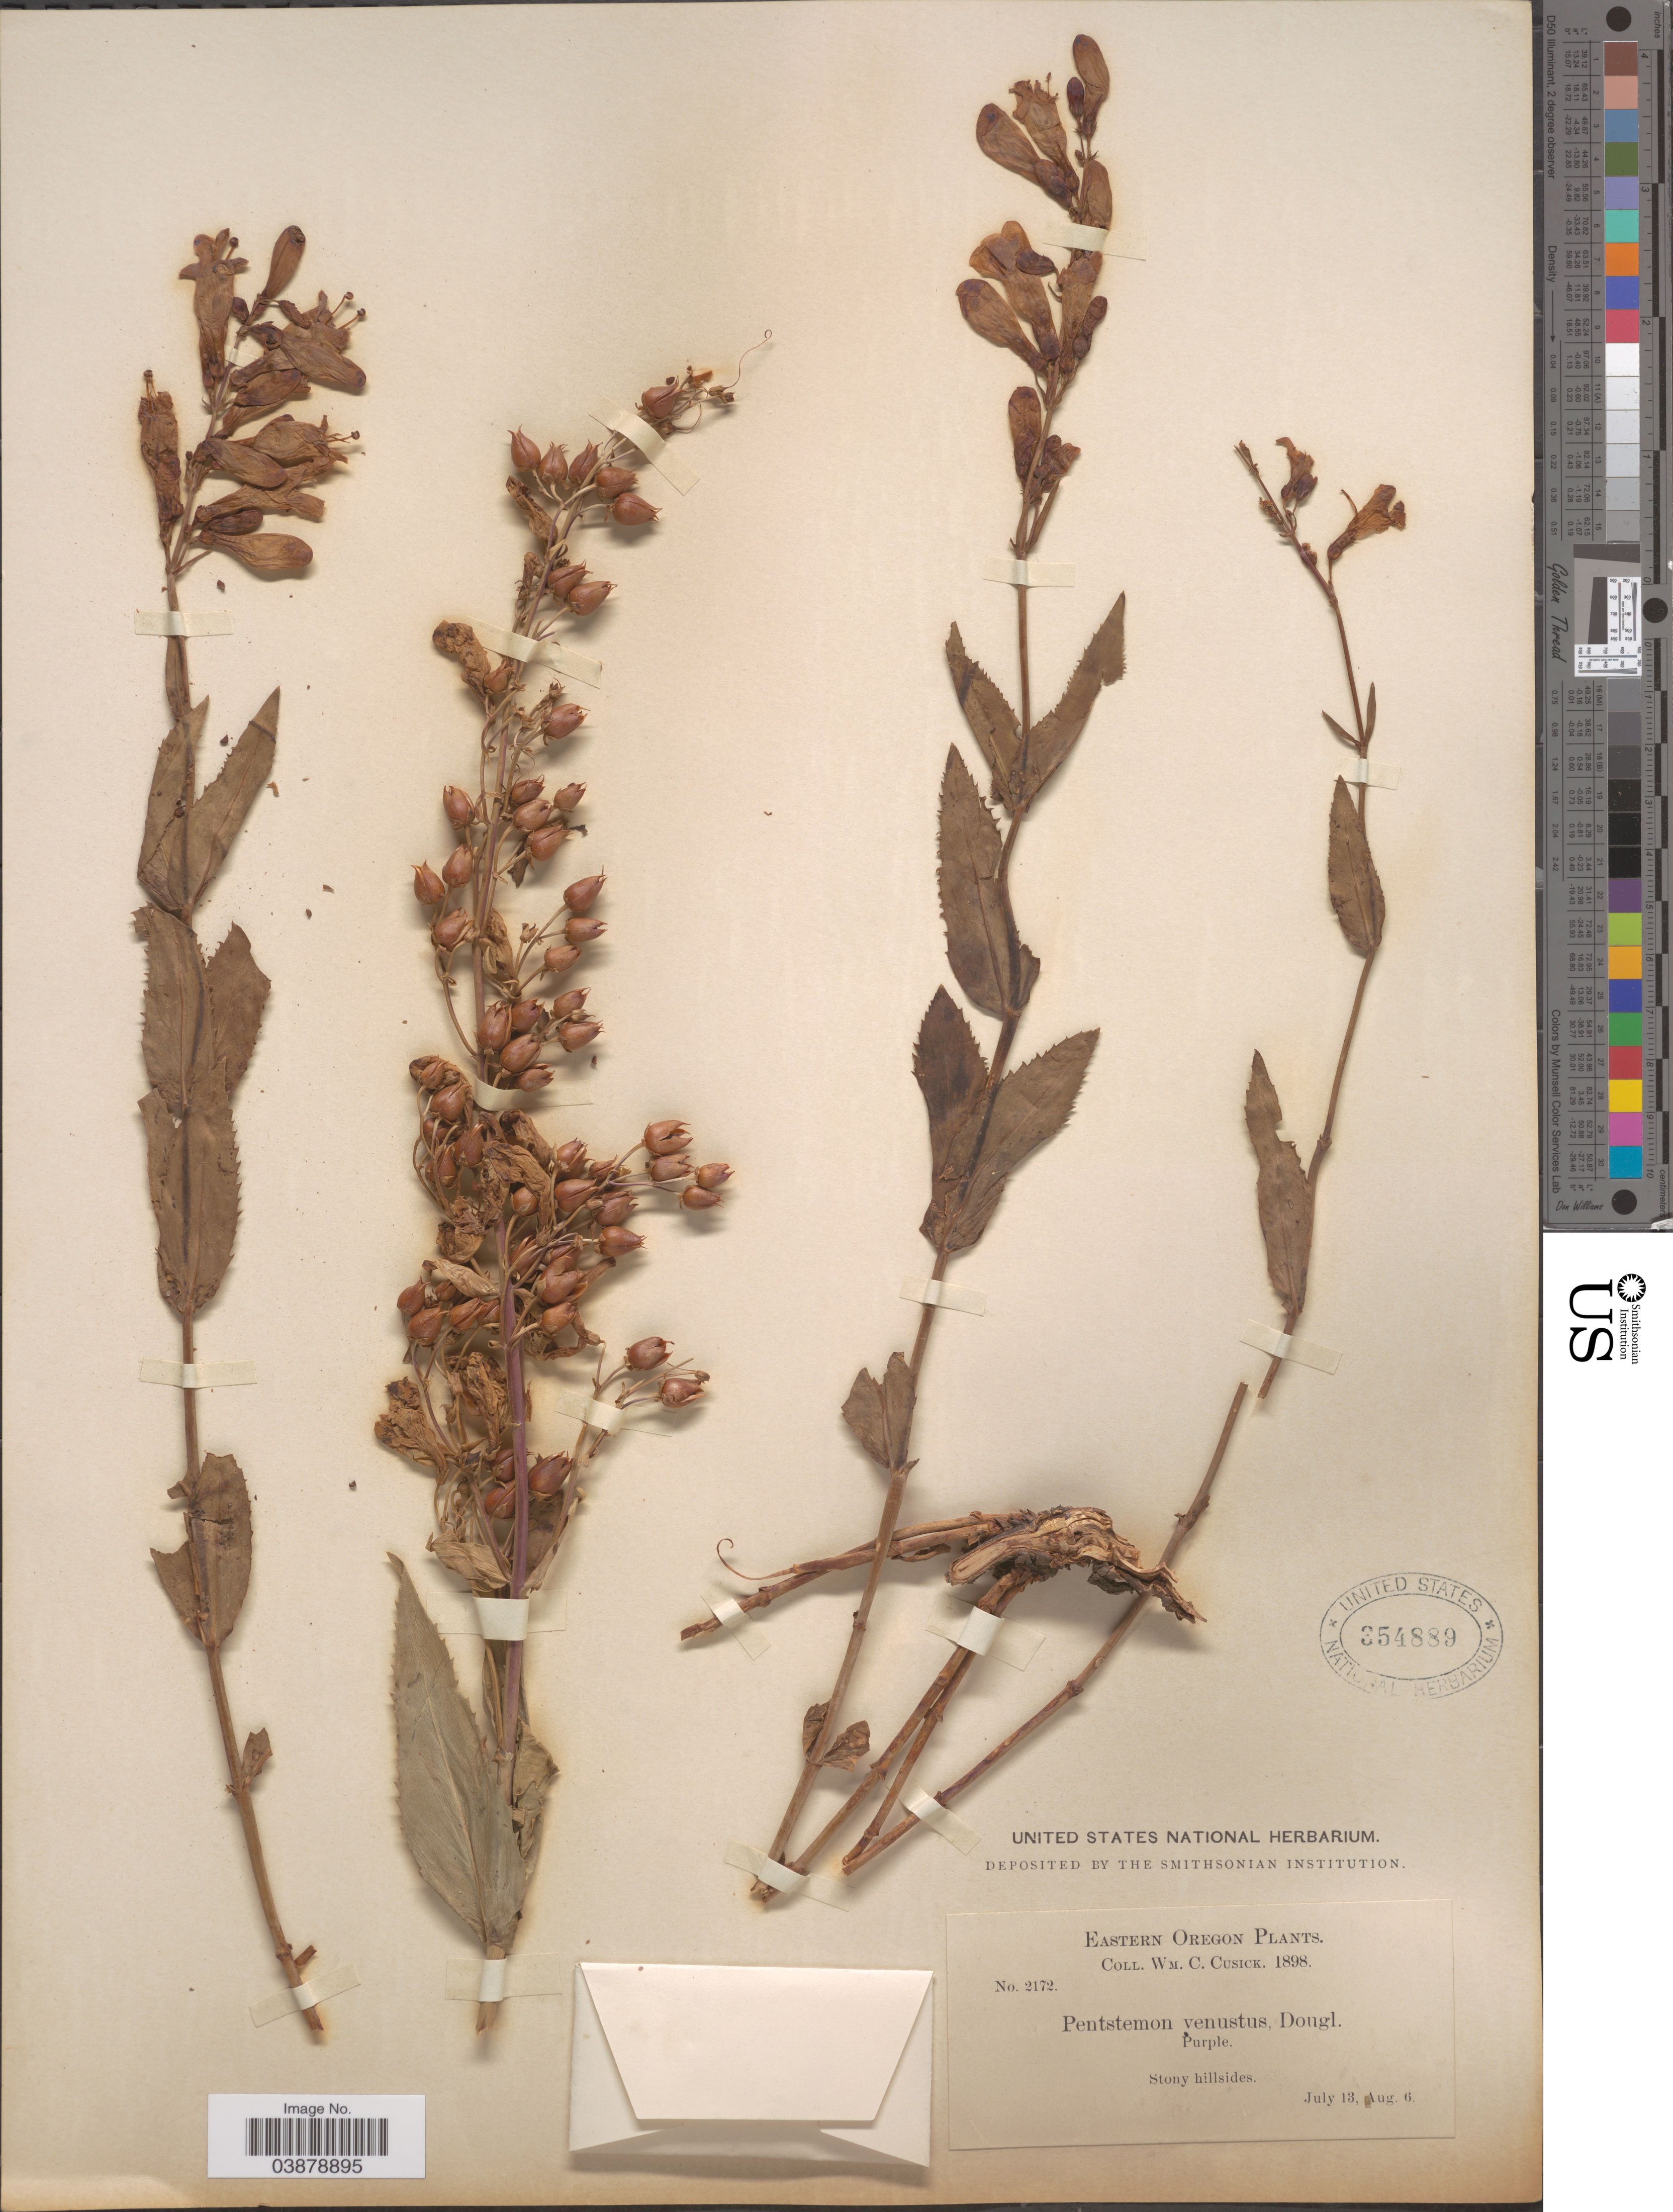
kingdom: Plantae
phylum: Tracheophyta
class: Magnoliopsida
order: Lamiales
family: Plantaginaceae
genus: Penstemon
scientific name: Penstemon venustus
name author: Douglas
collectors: W. C. Cusick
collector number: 2172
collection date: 1898-07-13/1898-08-06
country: United States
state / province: Oregon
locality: Eastern Oregon. Stony hillsides.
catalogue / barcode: US 354889